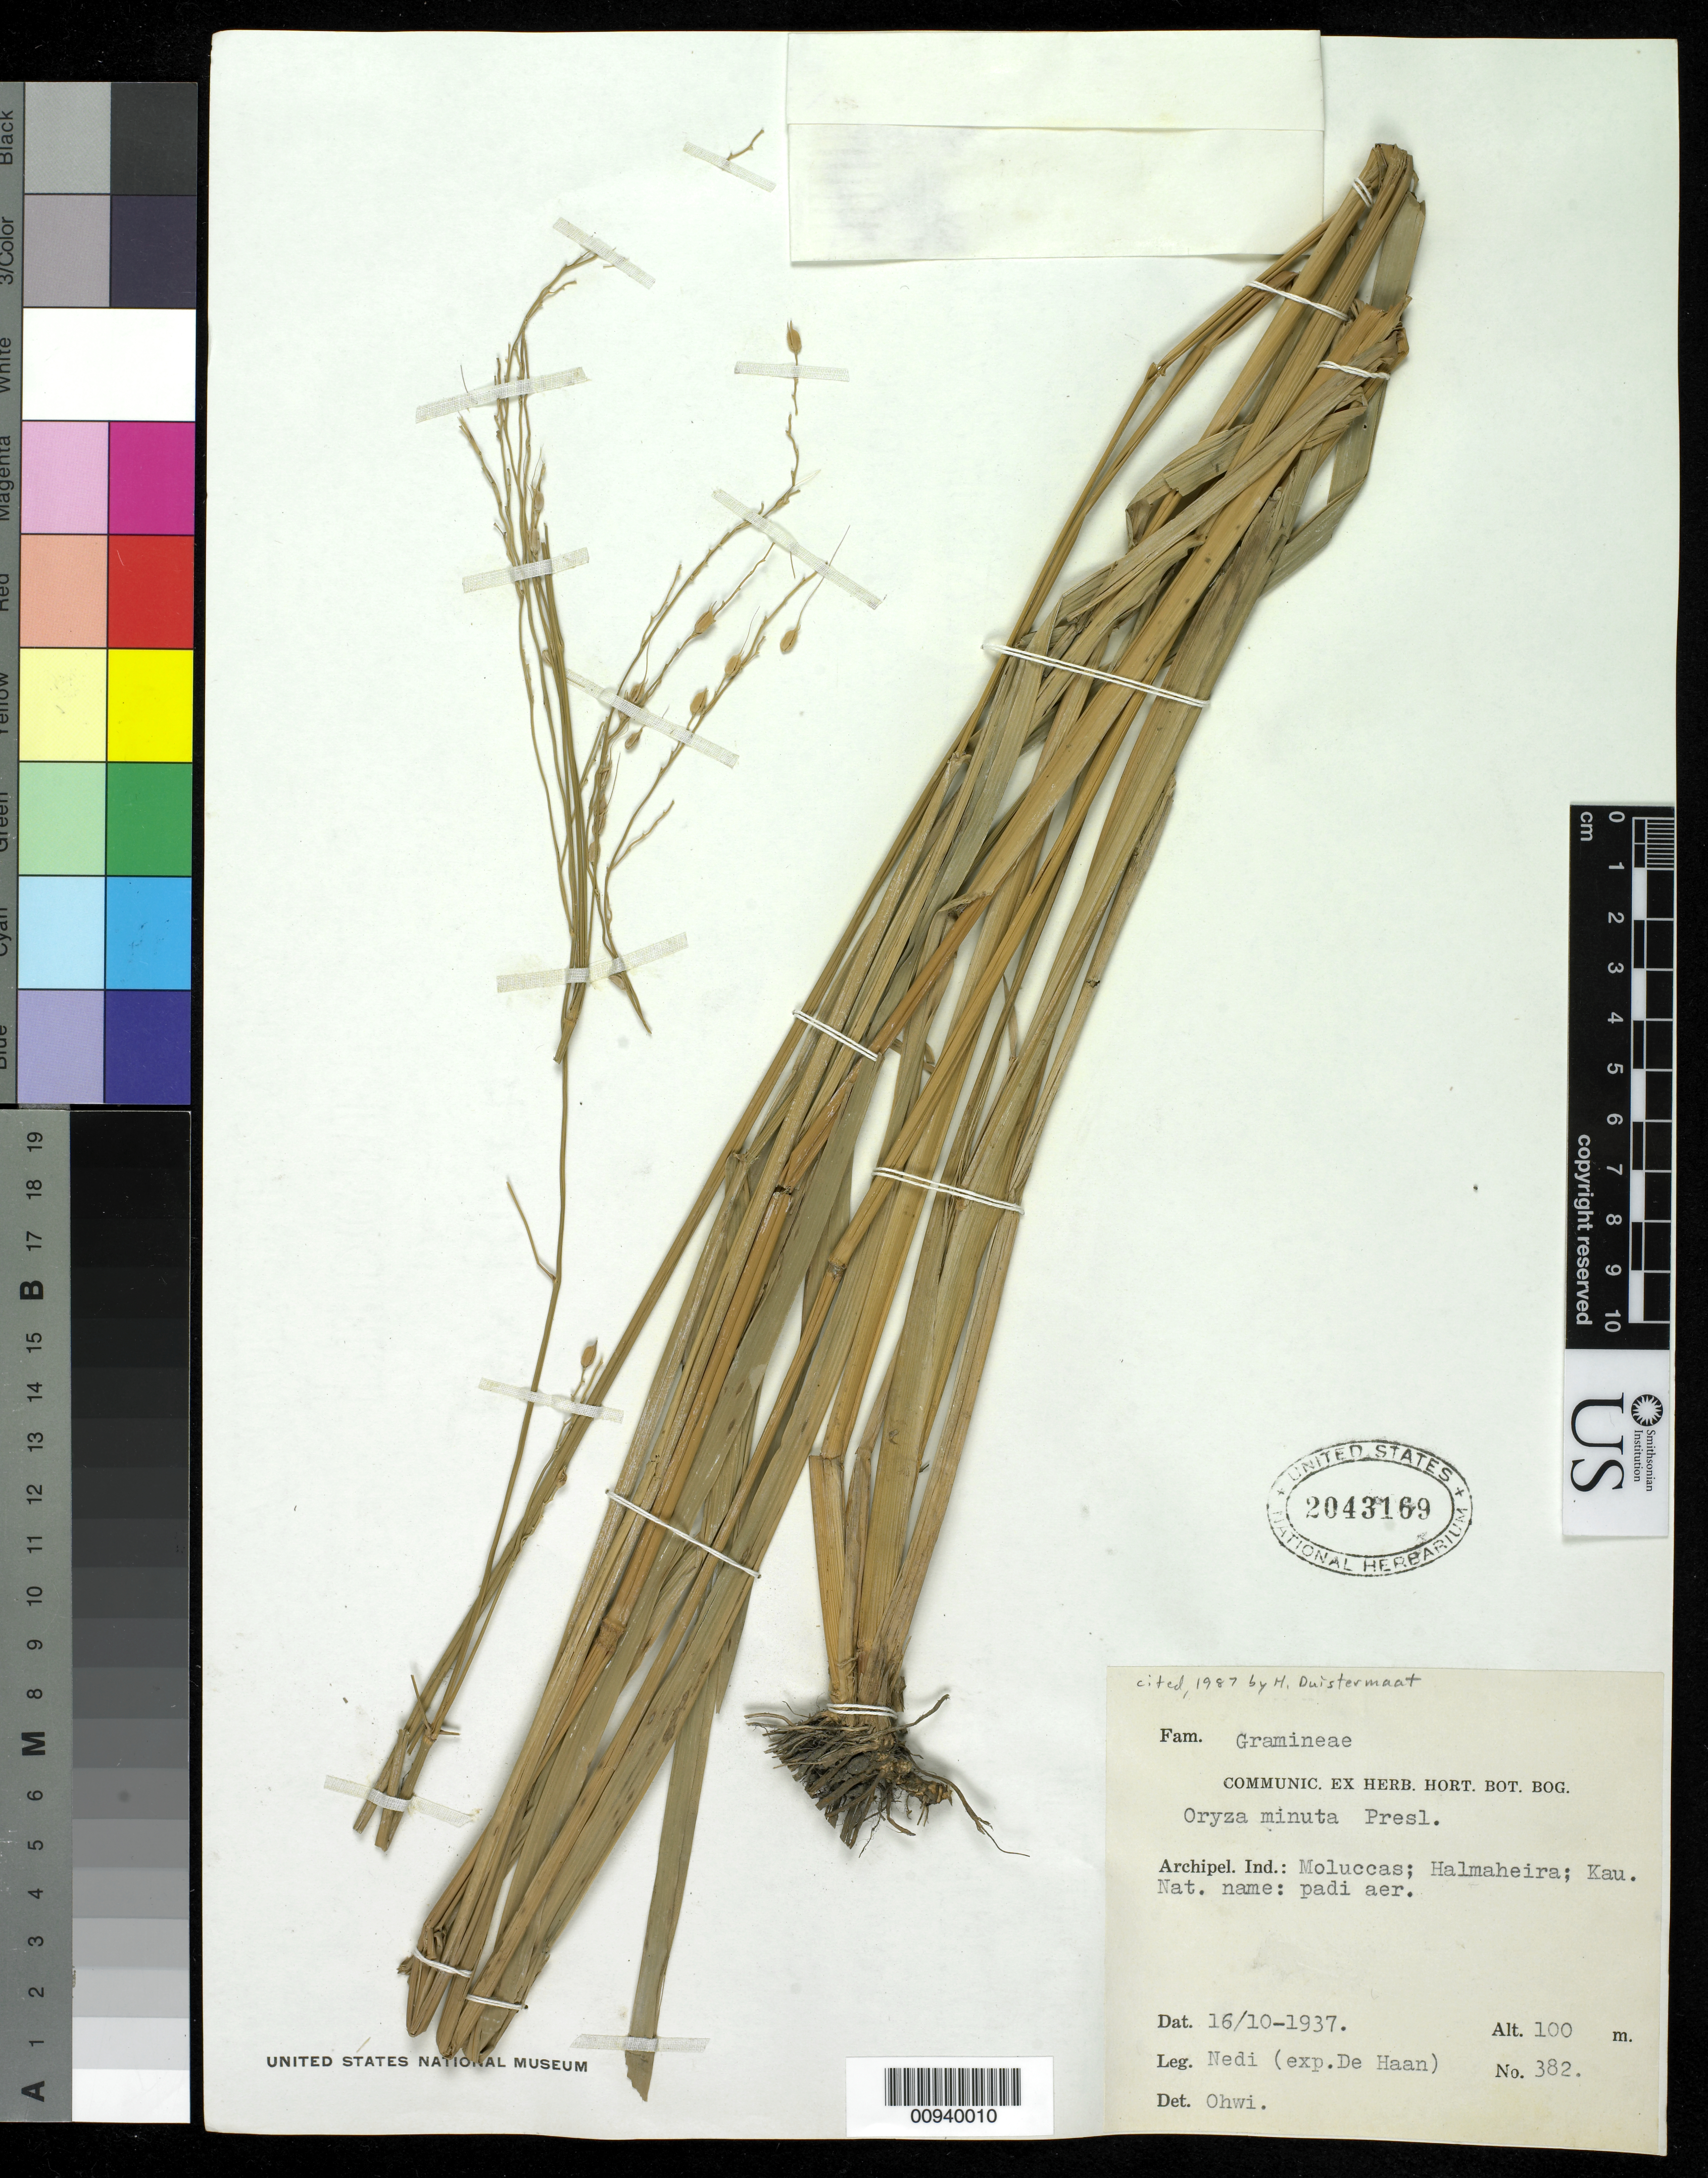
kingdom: Plantae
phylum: Tracheophyta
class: Liliopsida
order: Poales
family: Poaceae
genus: Oryza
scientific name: Oryza minuta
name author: J. Presl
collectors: Nedi,--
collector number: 382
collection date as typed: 16 Oct 1937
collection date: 1937-10-16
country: Indonesia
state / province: Maluku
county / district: Maluku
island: Halmahera I.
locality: Moluccas, Kau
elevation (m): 100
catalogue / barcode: US 2043169